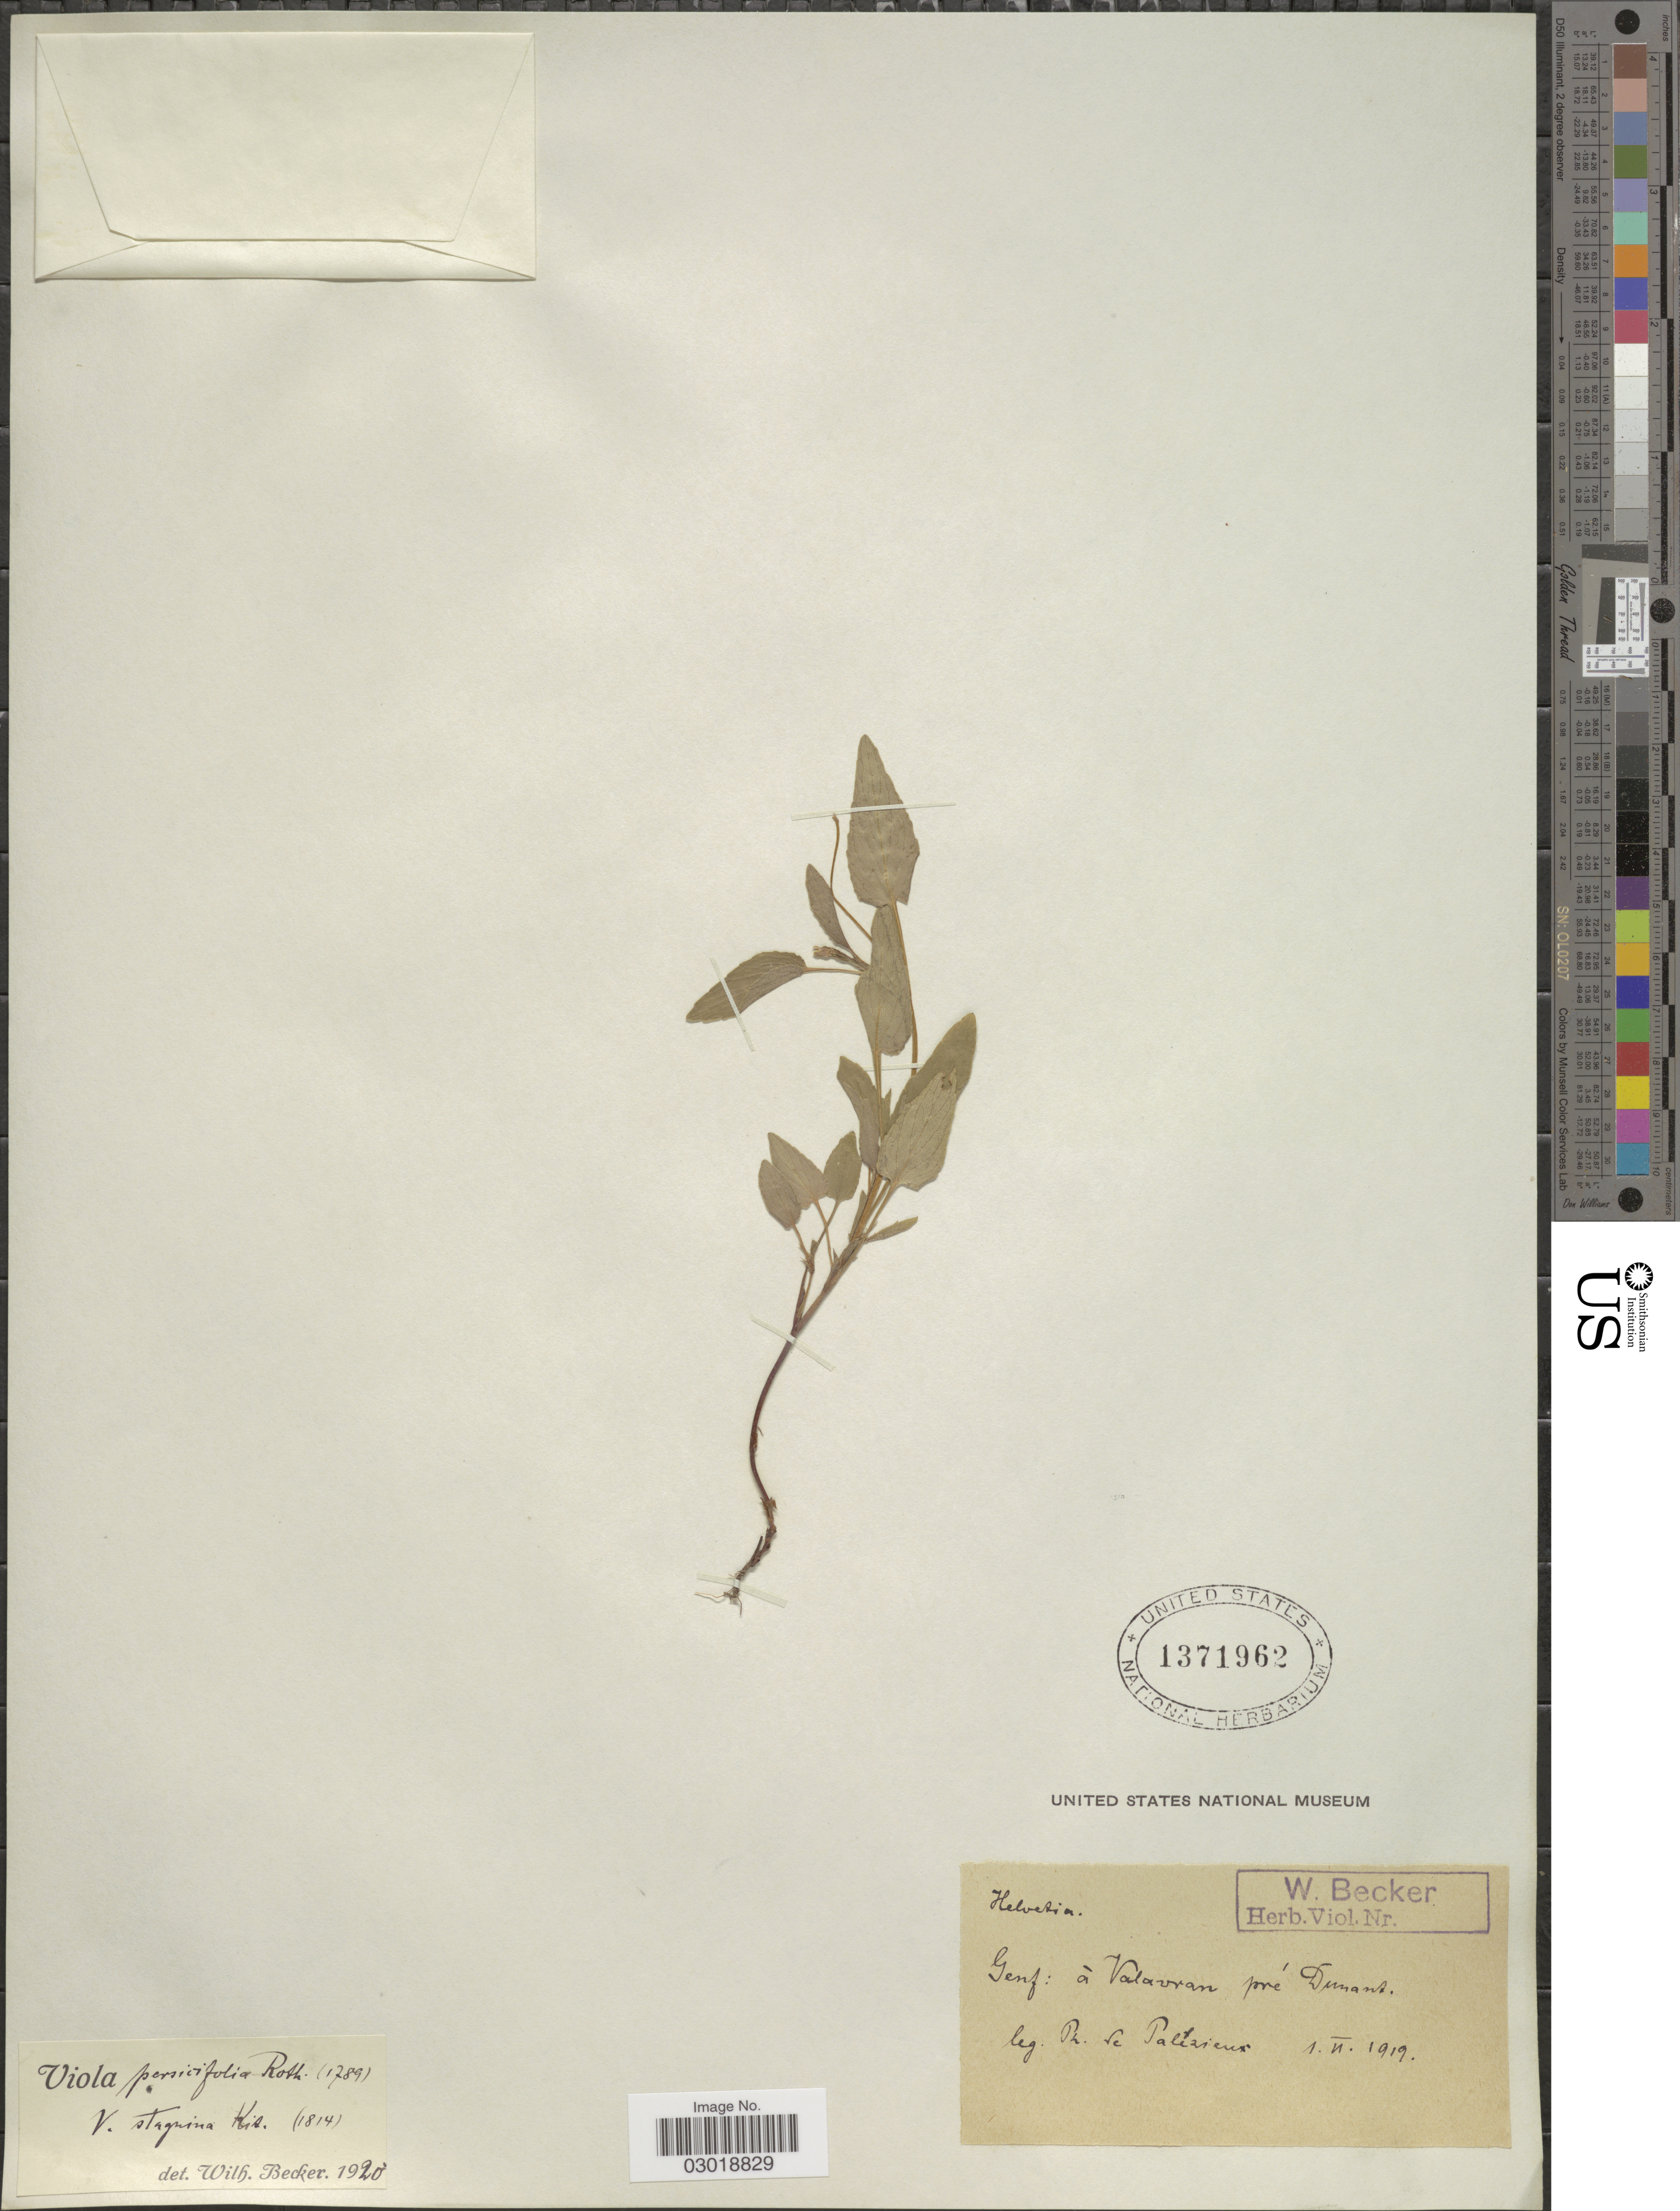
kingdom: Plantae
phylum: Tracheophyta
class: Magnoliopsida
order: Malpighiales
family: Violaceae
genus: Viola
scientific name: Viola persicifolia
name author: Schreb.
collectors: P. Palézieux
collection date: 1919-06-01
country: Switzerland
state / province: Genève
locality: Helvetia. Genf: à Valavran pré Dunant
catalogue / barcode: US 1371962